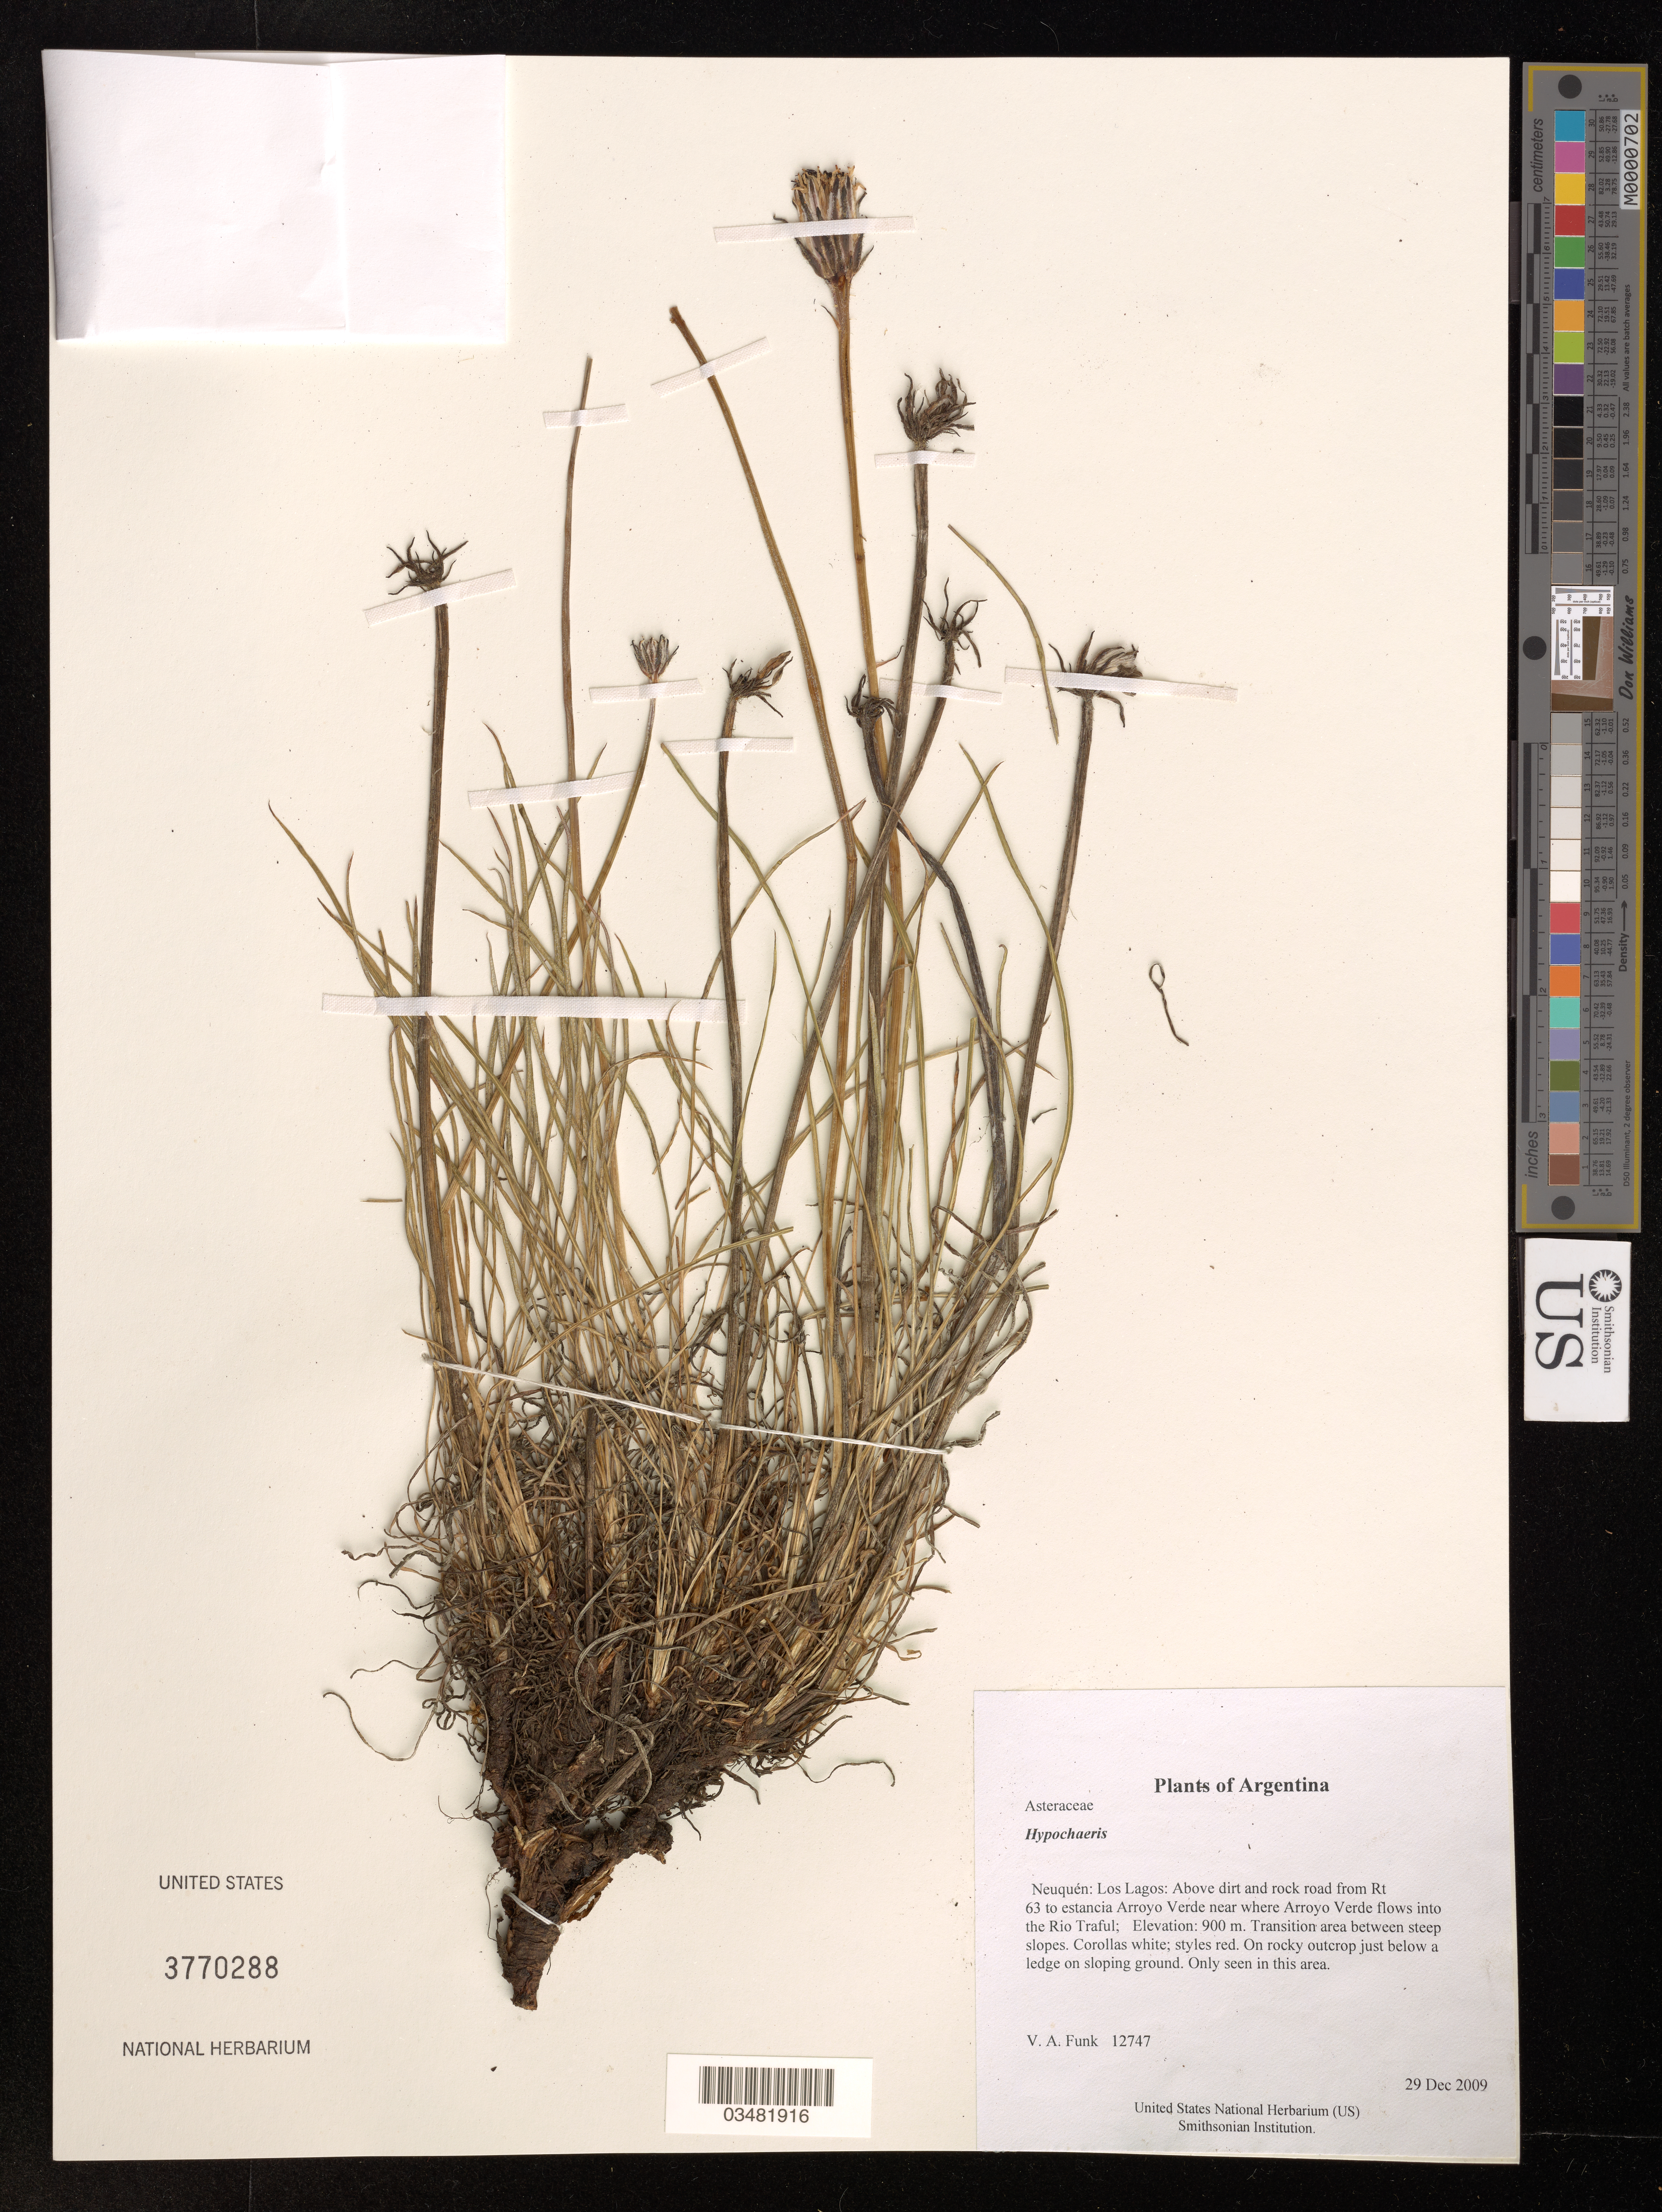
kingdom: Plantae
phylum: Tracheophyta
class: Magnoliopsida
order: Asterales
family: Asteraceae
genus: Hypochaeris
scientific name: Hypochaeris sp.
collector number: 12747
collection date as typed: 29 Dec 2009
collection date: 2009-12-29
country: Argentina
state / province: Neuquén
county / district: Los Lagos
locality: Above dirt and rock road from Rt 63 to estancia Arroyo Verde near where Arroyo Verde flows into the Rio Traful.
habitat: Transition area between stepp and ???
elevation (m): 900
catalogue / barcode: US 3770288